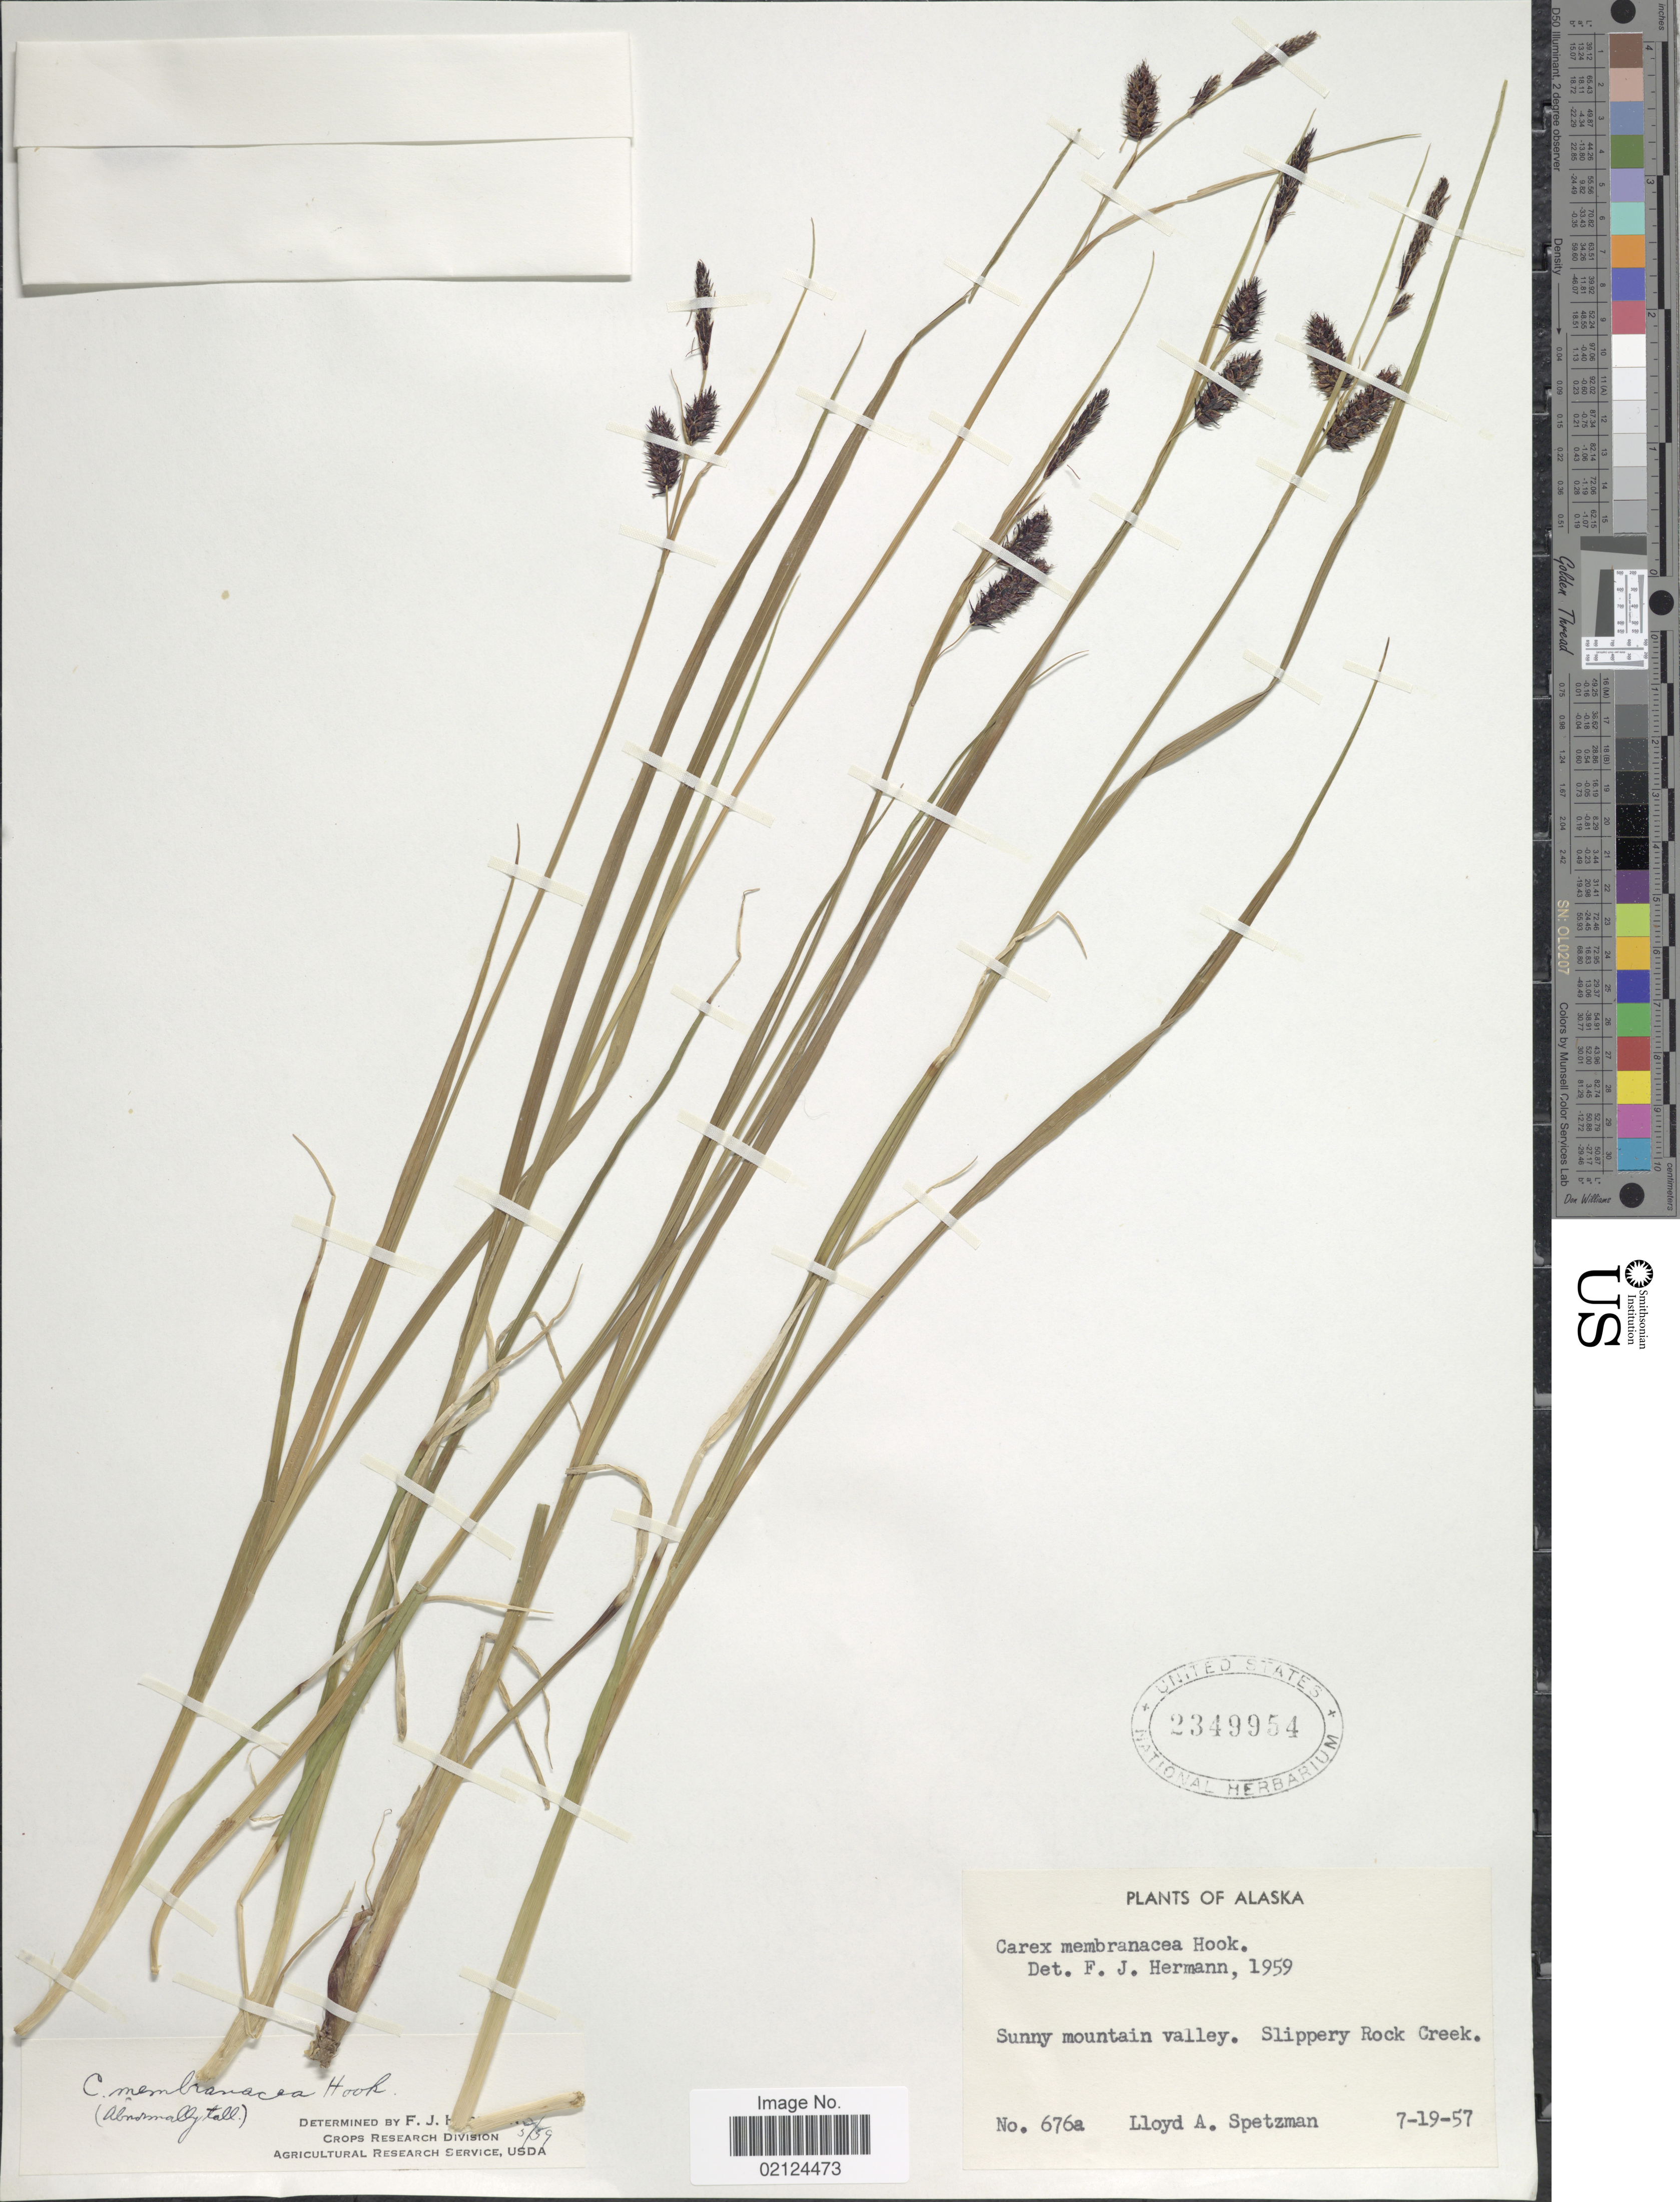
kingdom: Plantae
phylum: Tracheophyta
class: Liliopsida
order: Poales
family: Cyperaceae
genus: Carex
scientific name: Carex membranacea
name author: Hook.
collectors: L. Spetzman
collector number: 676a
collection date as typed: Transcribed d/m/y: 19/7/57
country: United States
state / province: Alaska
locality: Sunny Mountain valley. Slippery Rock Creek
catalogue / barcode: US 2349954